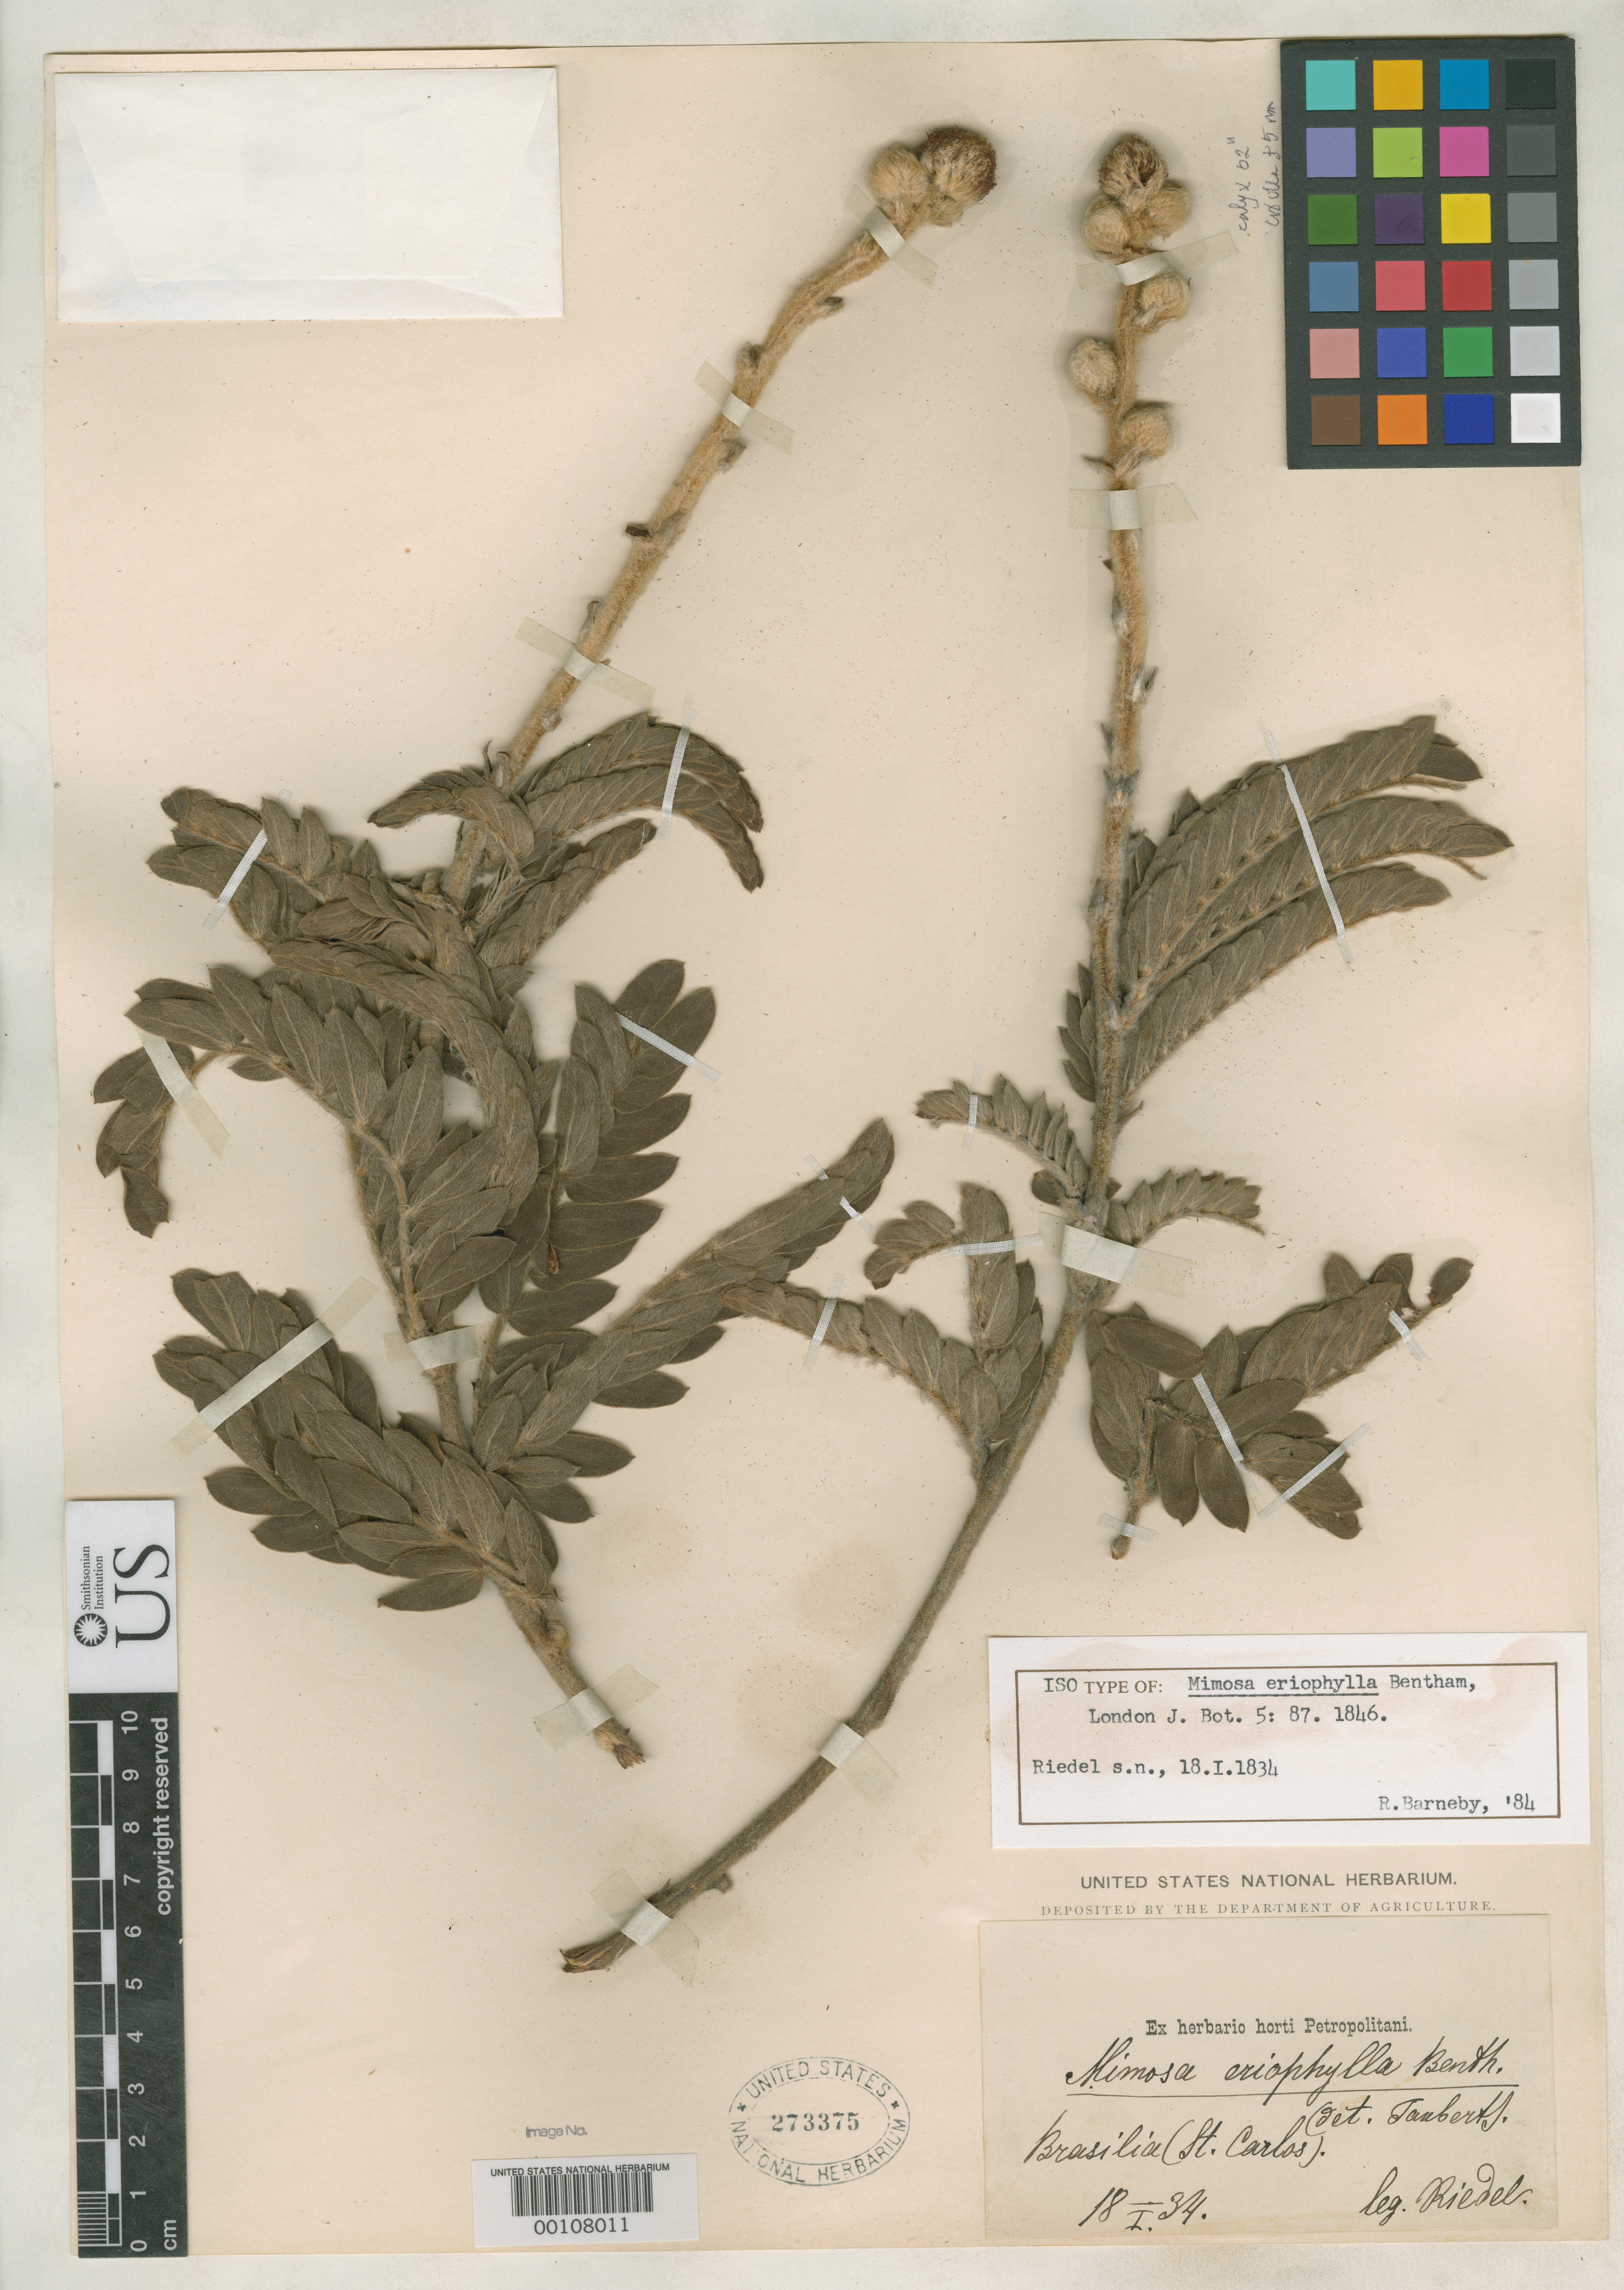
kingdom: Plantae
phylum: Tracheophyta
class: Magnoliopsida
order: Fabales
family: Fabaceae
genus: Mimosa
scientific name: Mimosa eriophylla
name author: Benth.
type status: Isotype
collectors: L. Riedel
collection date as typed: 18 Jan 1834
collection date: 1834-01-18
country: Brazil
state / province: São Paulo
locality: Sao Carlos.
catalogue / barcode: US 273375